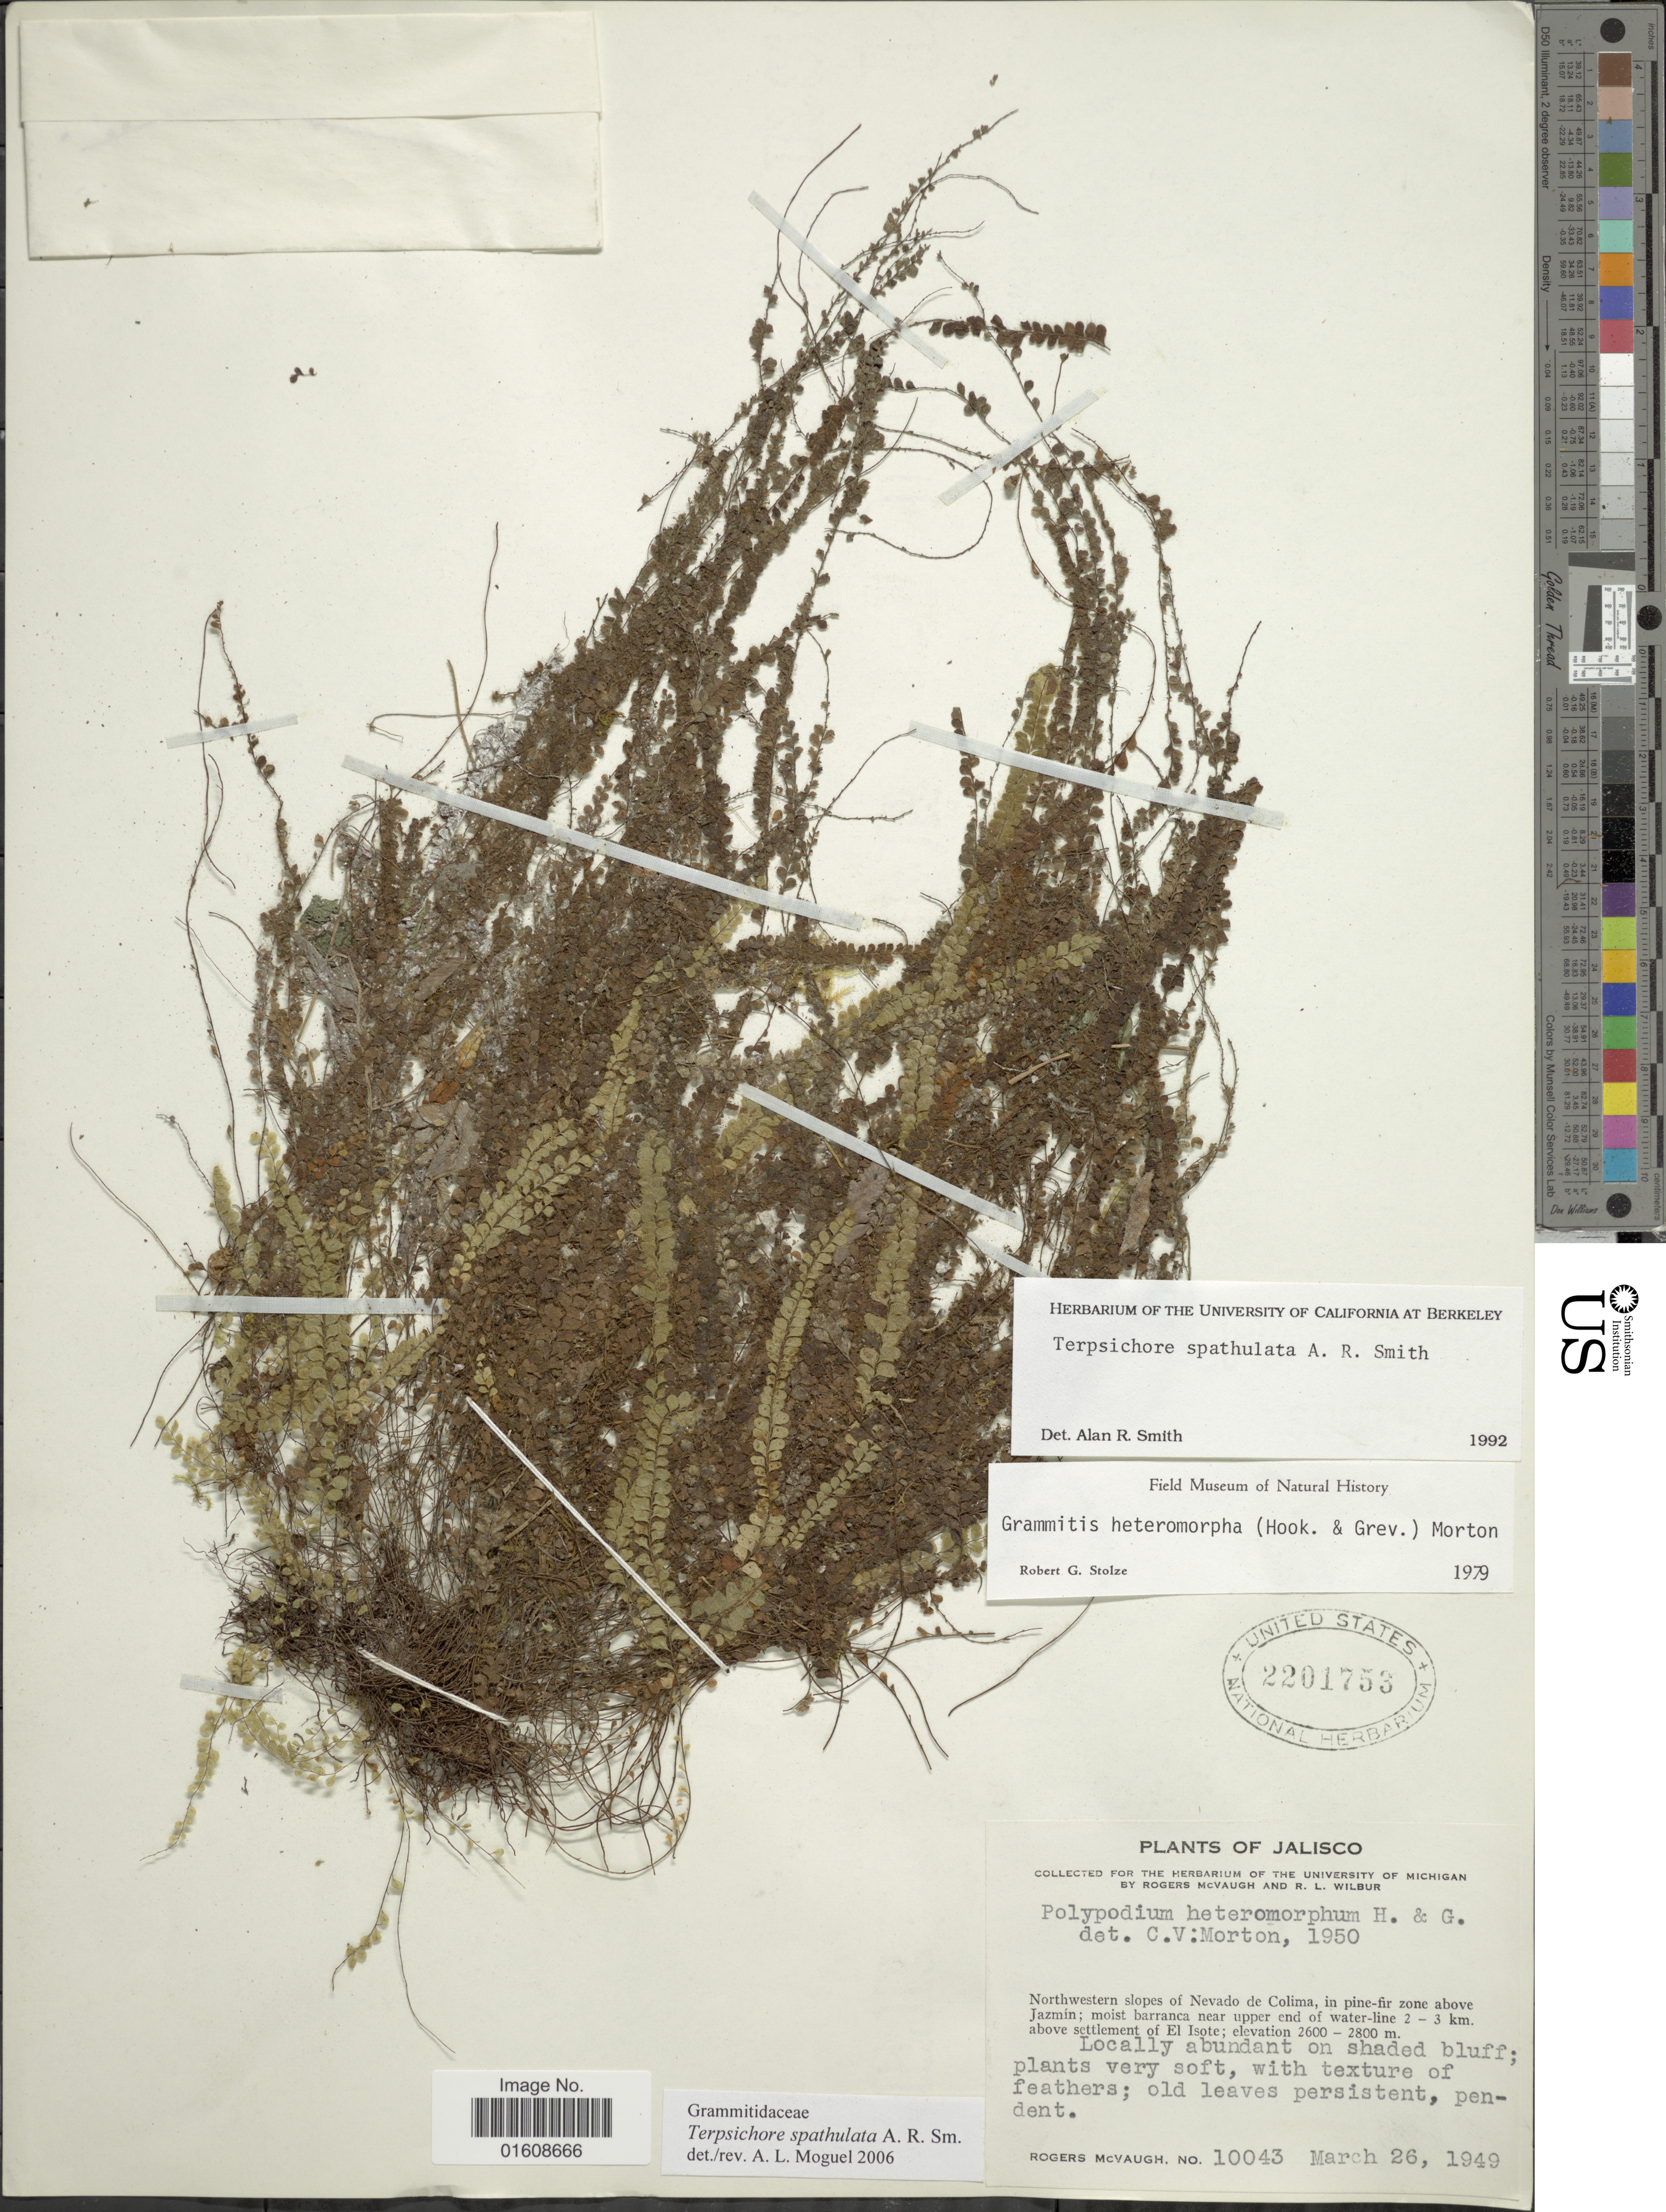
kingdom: Plantae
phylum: Tracheophyta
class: Polypodiopsida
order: Polypodiales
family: Polypodiaceae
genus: Alansmia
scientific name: Alansmia spathulata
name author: (A.R. Sm.) Moguel & M. Kessler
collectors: R. McVaugh & R. L. Wilbur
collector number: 10043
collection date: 1949-03-26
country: Mexico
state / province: Jalisco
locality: Northwestern slopes of Nevado de Colima, in pine-fir zone above Jazmín; ,oist barranca near upper end of water-line 2 - 3 km. above settlement of El Isote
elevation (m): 2600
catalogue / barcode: US 2201753